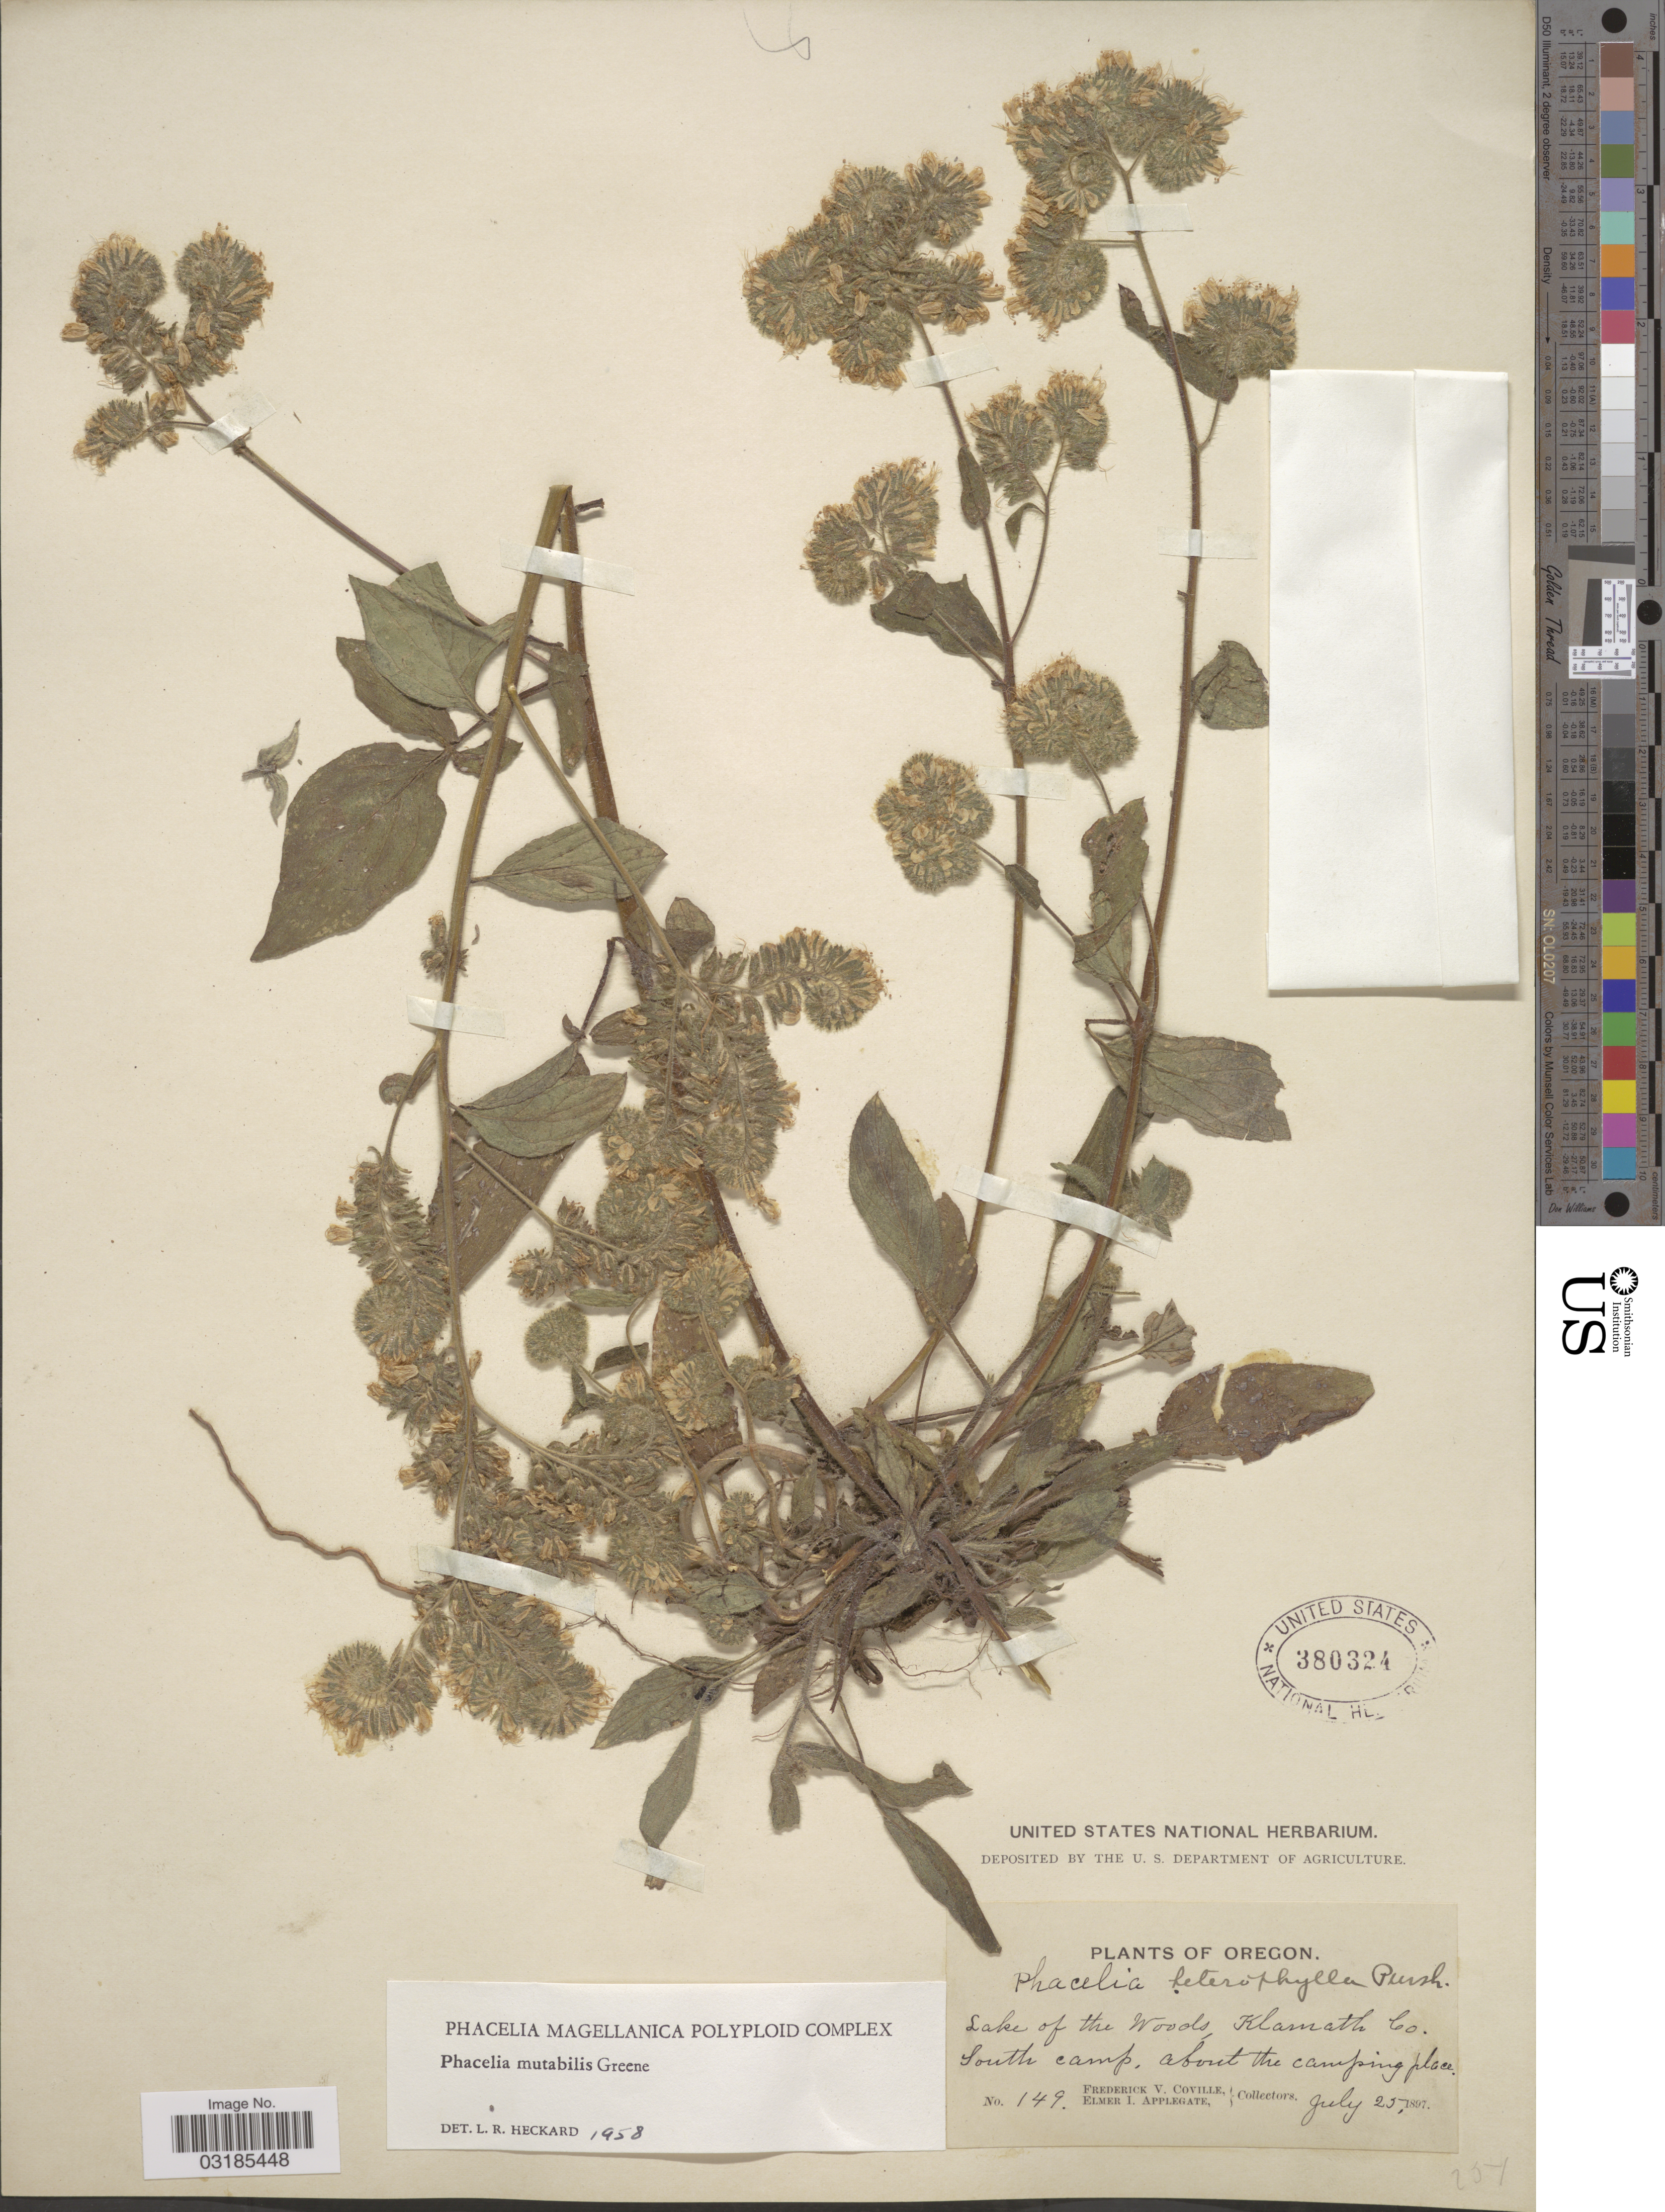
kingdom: Plantae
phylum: Tracheophyta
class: Magnoliopsida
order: Boraginales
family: Hydrophyllaceae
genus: Phacelia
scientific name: Phacelia mutabilis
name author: Greene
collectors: F. V. Coville & E. I. Applegate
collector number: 149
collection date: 1897-07-25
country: United States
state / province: Oregon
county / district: Klamath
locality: Lake of the Woods. Klamath Co. South camp, about the camping place.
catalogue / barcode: US 380324